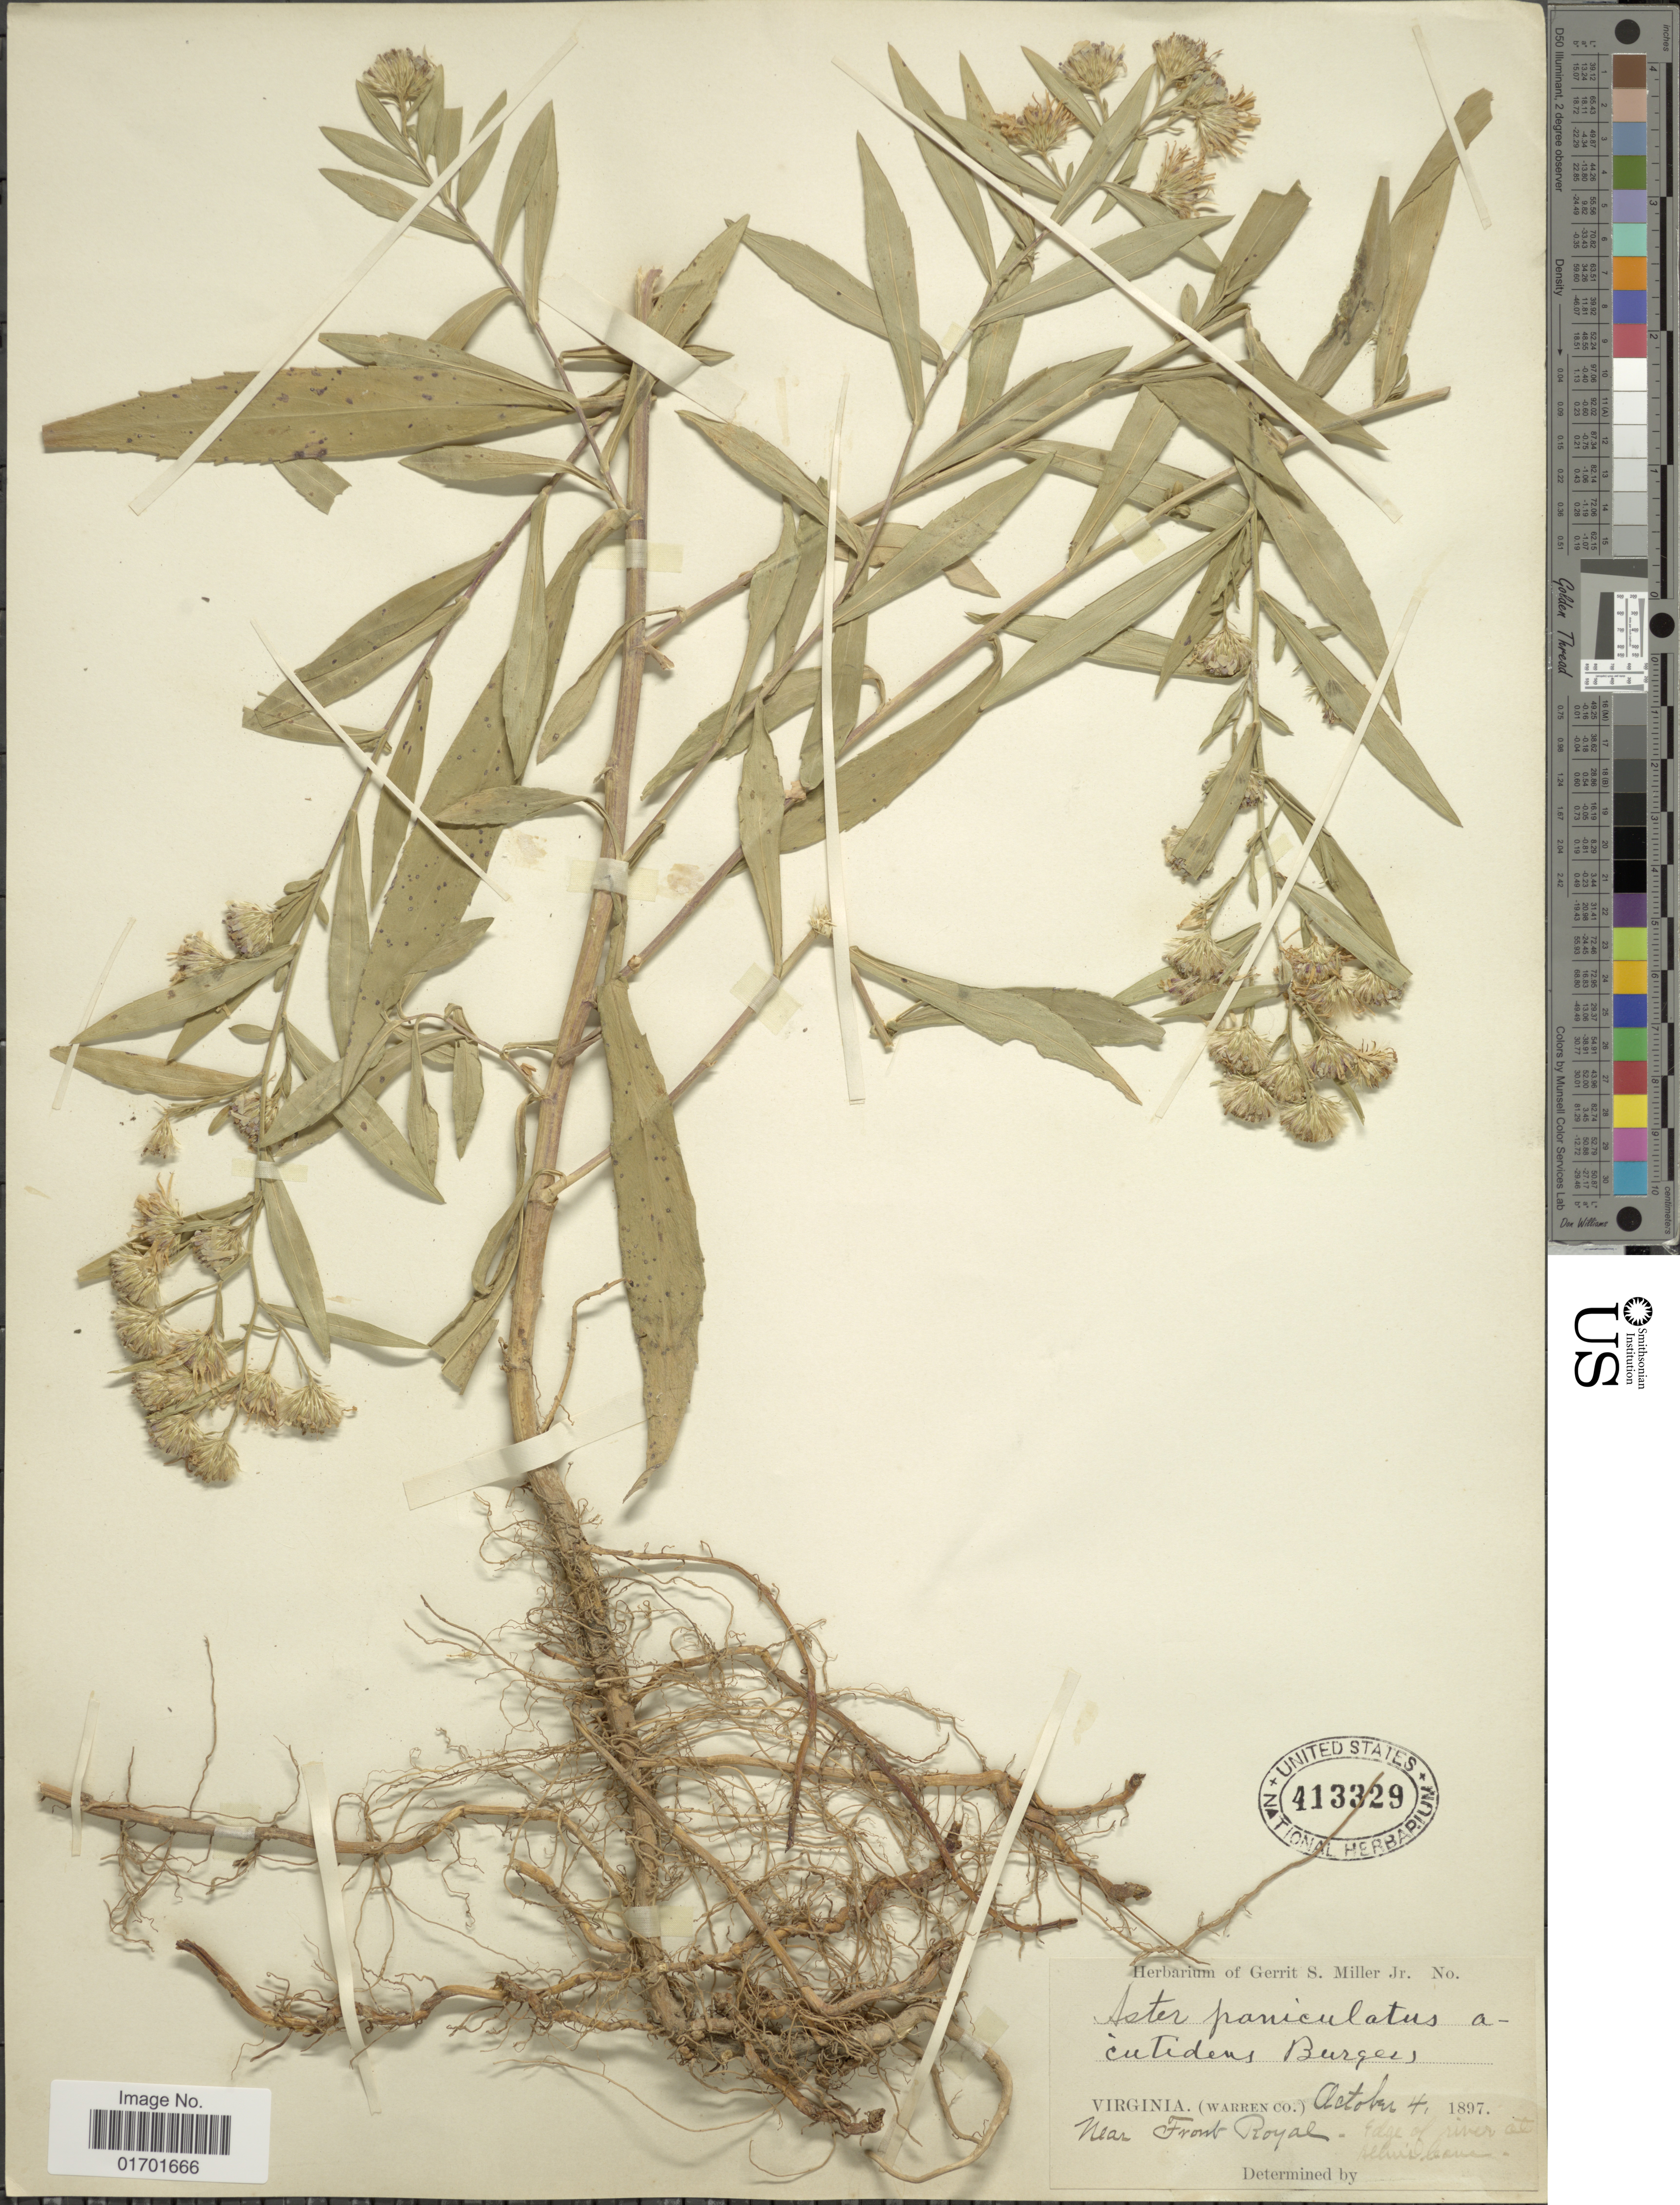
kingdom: Plantae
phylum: Tracheophyta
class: Magnoliopsida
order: Asterales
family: Asteraceae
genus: Symphyotrichum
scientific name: Symphyotrichum lanceolatum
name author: (Willd.) G.L. Nesom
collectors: ex herb. Gerrit S. Miller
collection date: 1897-10-04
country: United States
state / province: Virginia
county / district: Warren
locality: Warren Co., near Front Royal. edge of river at Allen's lane.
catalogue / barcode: US 413329